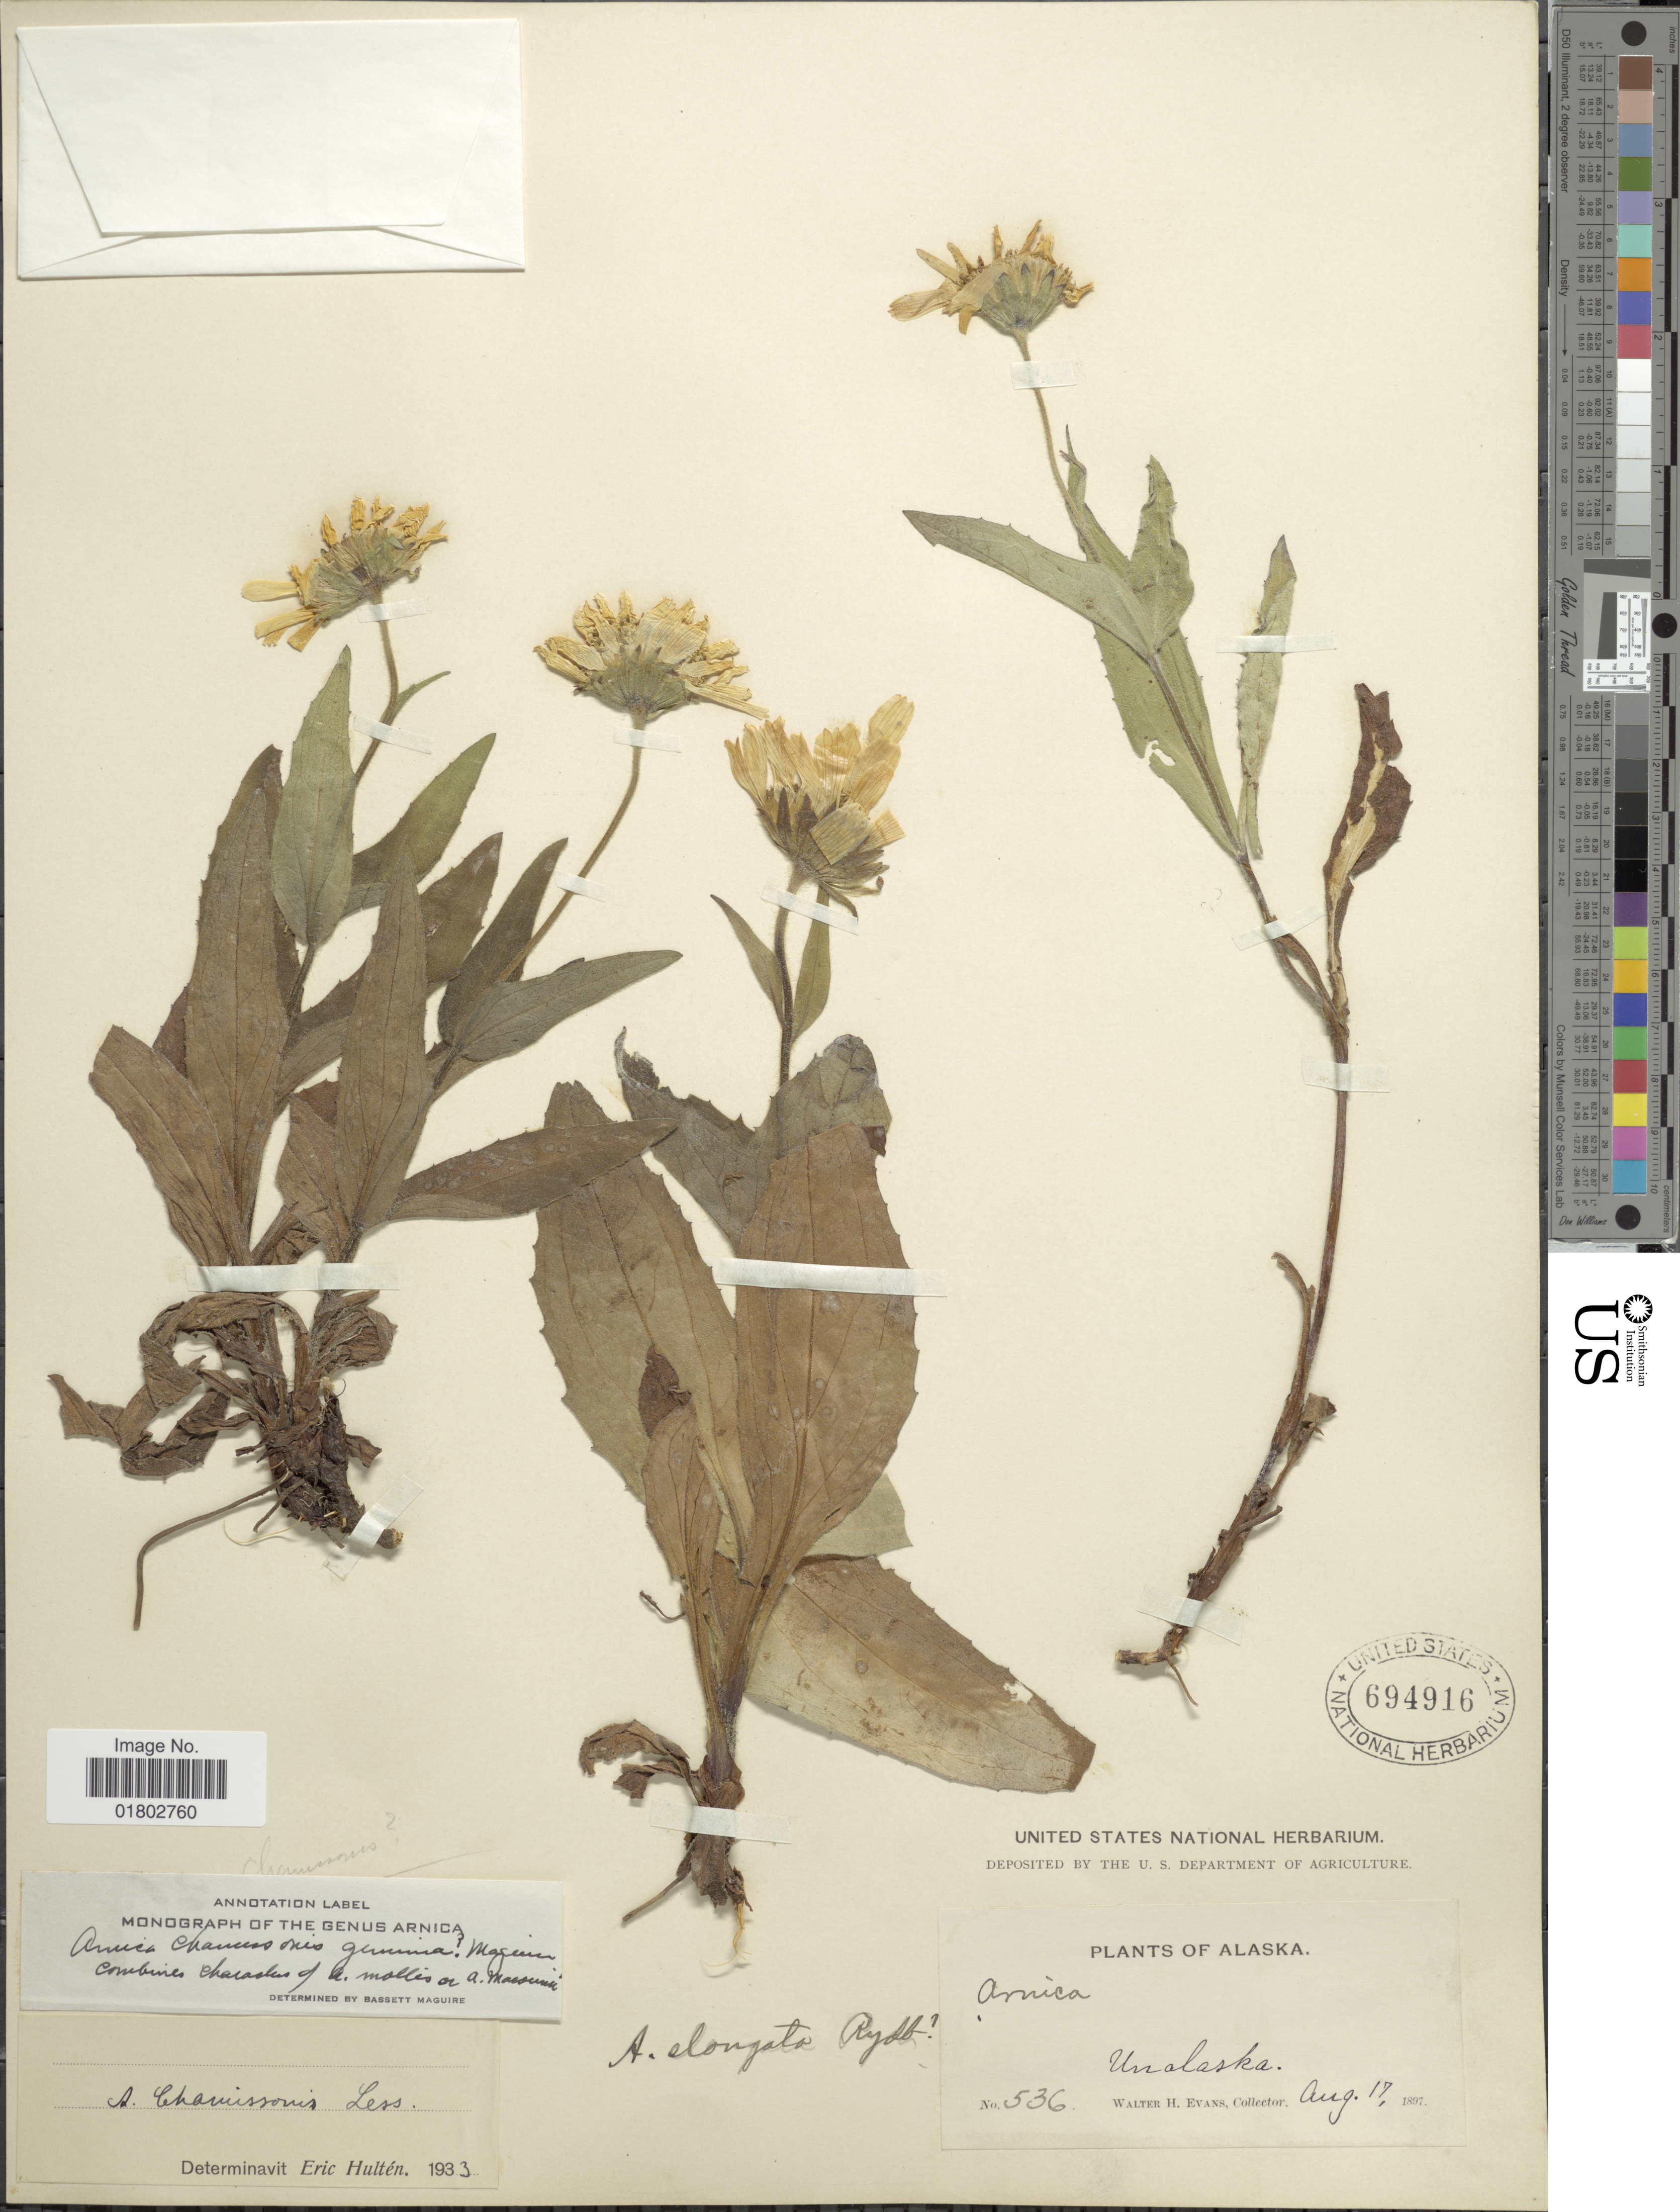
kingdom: Plantae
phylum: Tracheophyta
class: Magnoliopsida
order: Asterales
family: Asteraceae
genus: Arnica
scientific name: Arnica chamissonis subsp. genuina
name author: Maguire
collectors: W. H. Evans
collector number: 536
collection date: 1897-08-17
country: United States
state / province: Alaska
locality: Unalaska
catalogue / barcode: US 694916